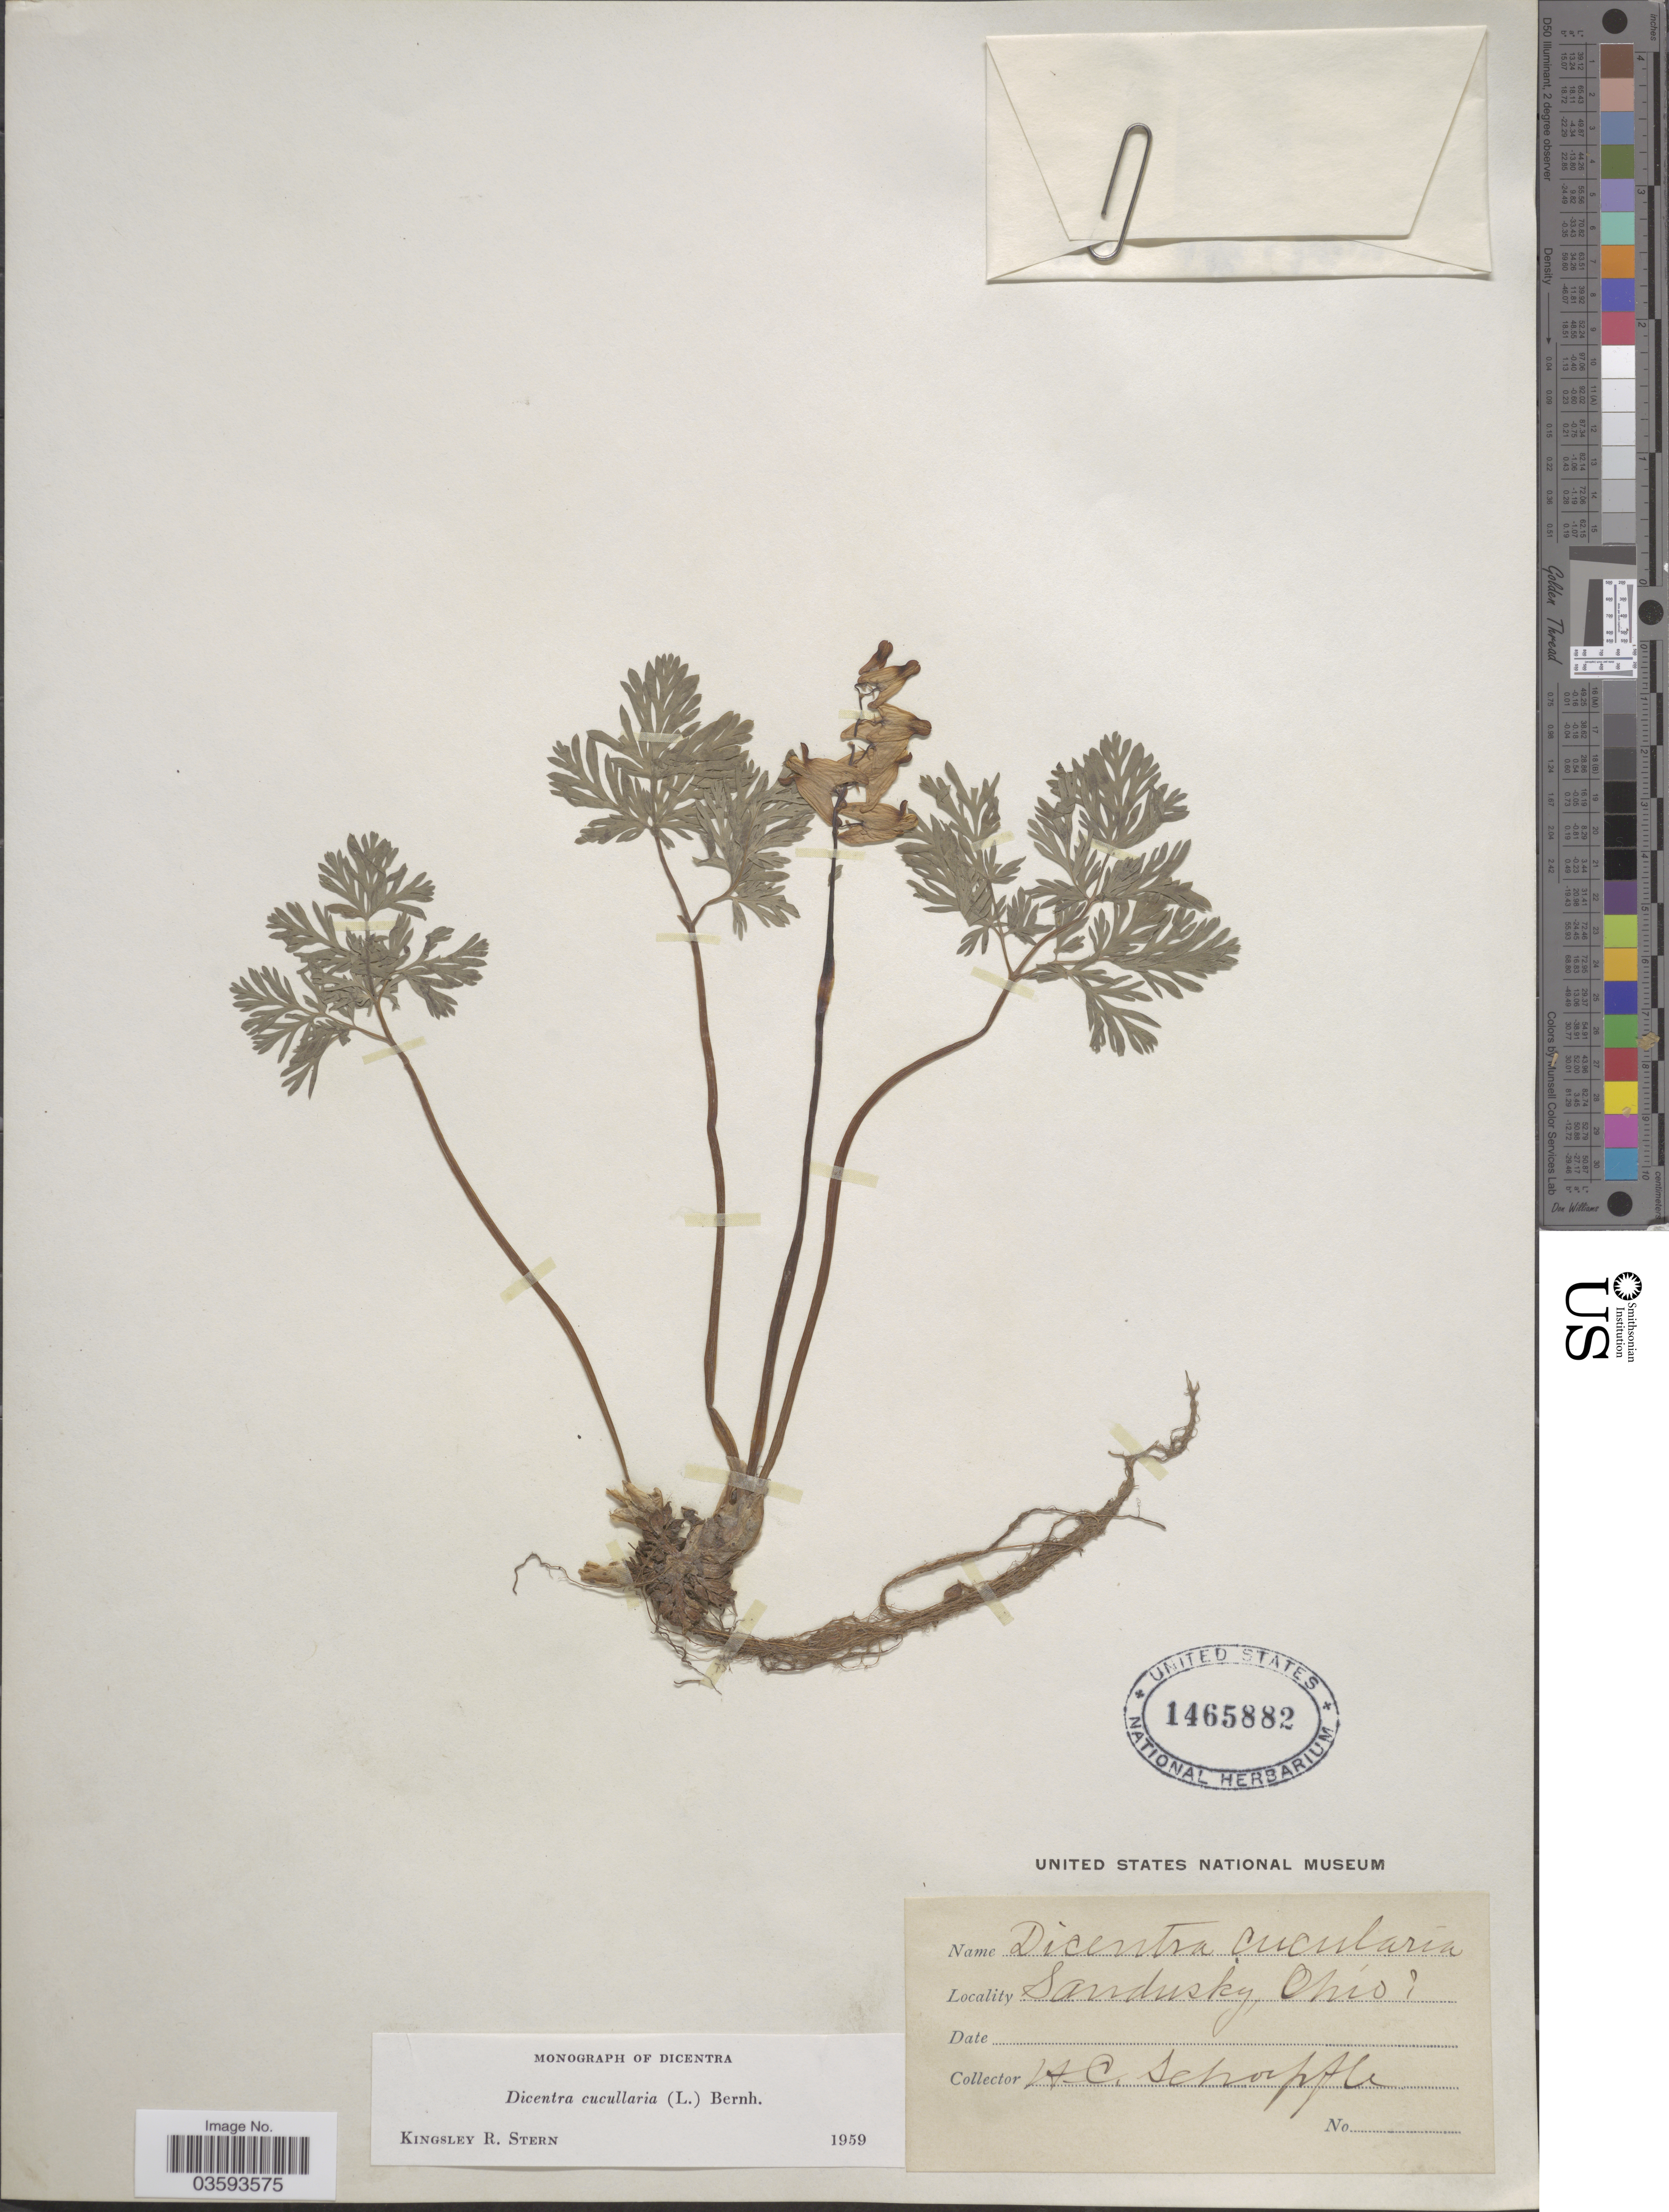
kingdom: Plantae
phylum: Tracheophyta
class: Magnoliopsida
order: Ranunculales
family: Papaveraceae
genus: Dicentra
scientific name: Dicentra cucullaria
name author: (L.) Bernh.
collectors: H. Schoepple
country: United States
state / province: Ohio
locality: Sandusky.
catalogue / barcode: US 1465882